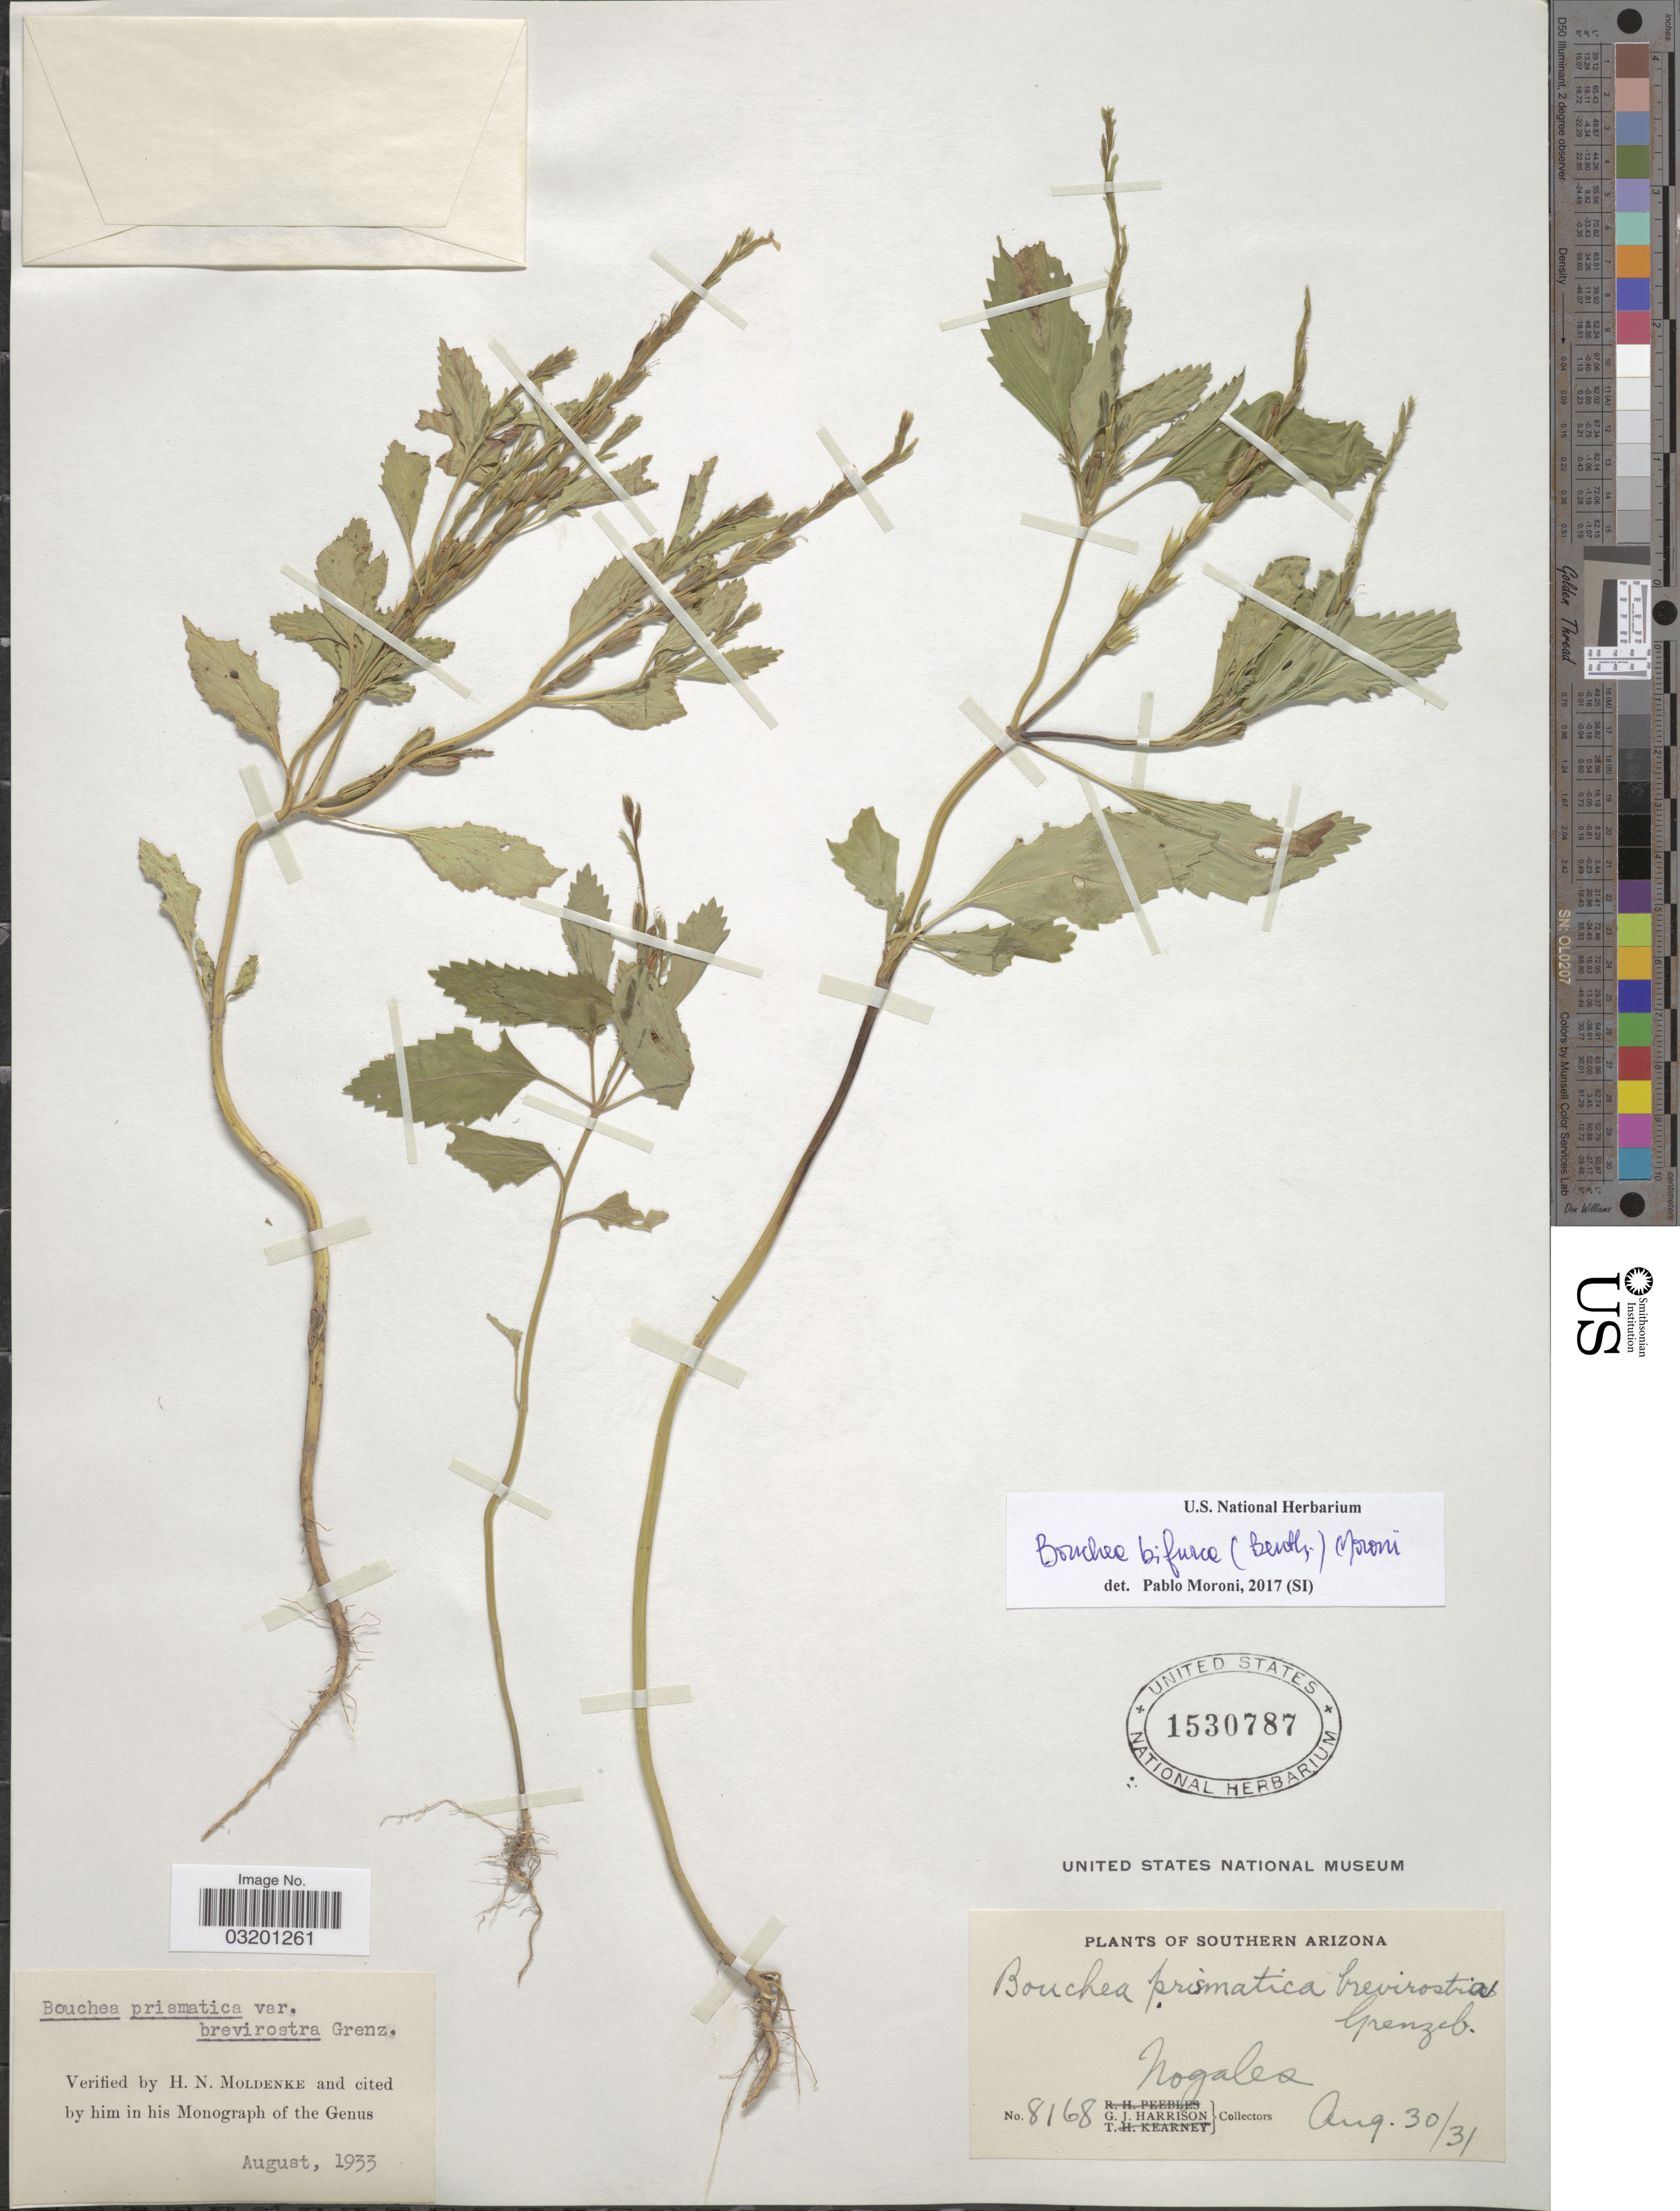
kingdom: Plantae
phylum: Tracheophyta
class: Magnoliopsida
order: Lamiales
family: Verbenaceae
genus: Bouchea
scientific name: Bouchea bifurca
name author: (Benth.) P. Moroni & N. O'Leary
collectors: G. J. Harrison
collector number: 8168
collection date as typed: Transcribed d/m/y: 30/8/31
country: United States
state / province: Arizona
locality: Southern Arizona. Nogales.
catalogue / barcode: US 1530787